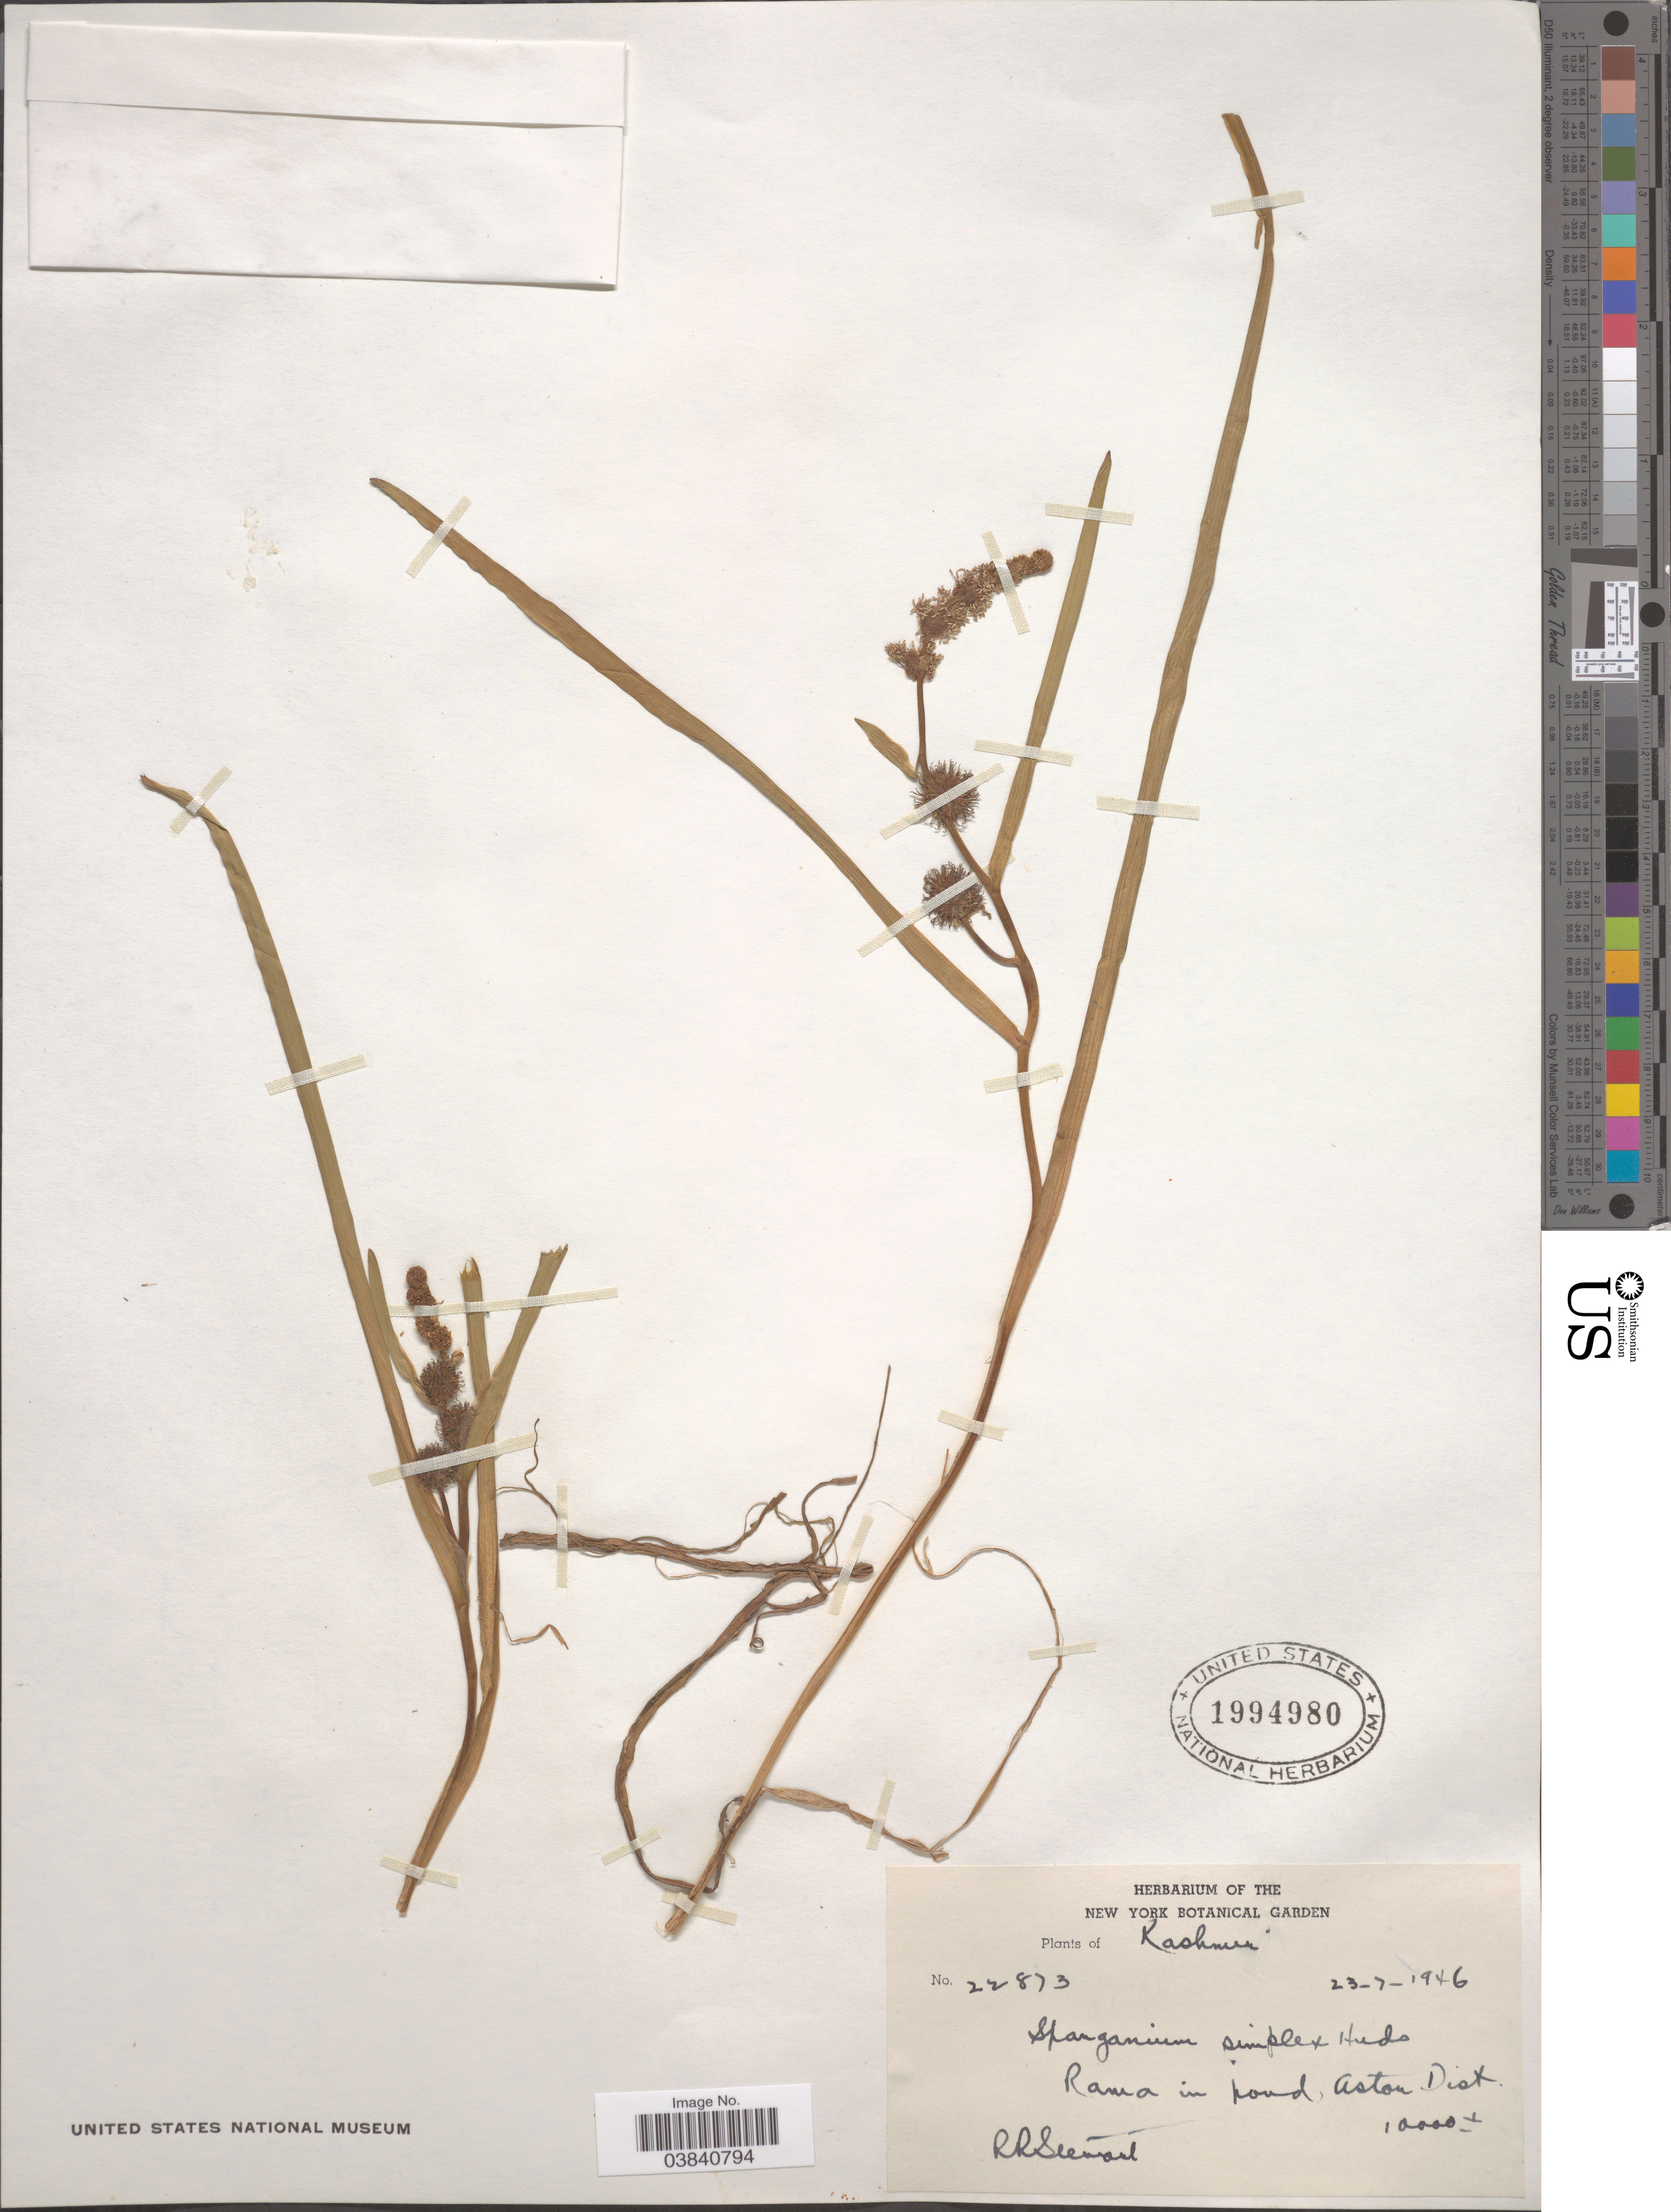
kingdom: Plantae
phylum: Tracheophyta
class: Liliopsida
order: Poales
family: Typhaceae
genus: Sparganium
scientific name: Sparganium simplex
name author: Huds.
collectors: R. Stewart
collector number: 22873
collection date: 1946-07-23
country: India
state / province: Jammu and Kashmir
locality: Kashmir. Rama in pond, Astor Dist.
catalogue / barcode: US 1994980